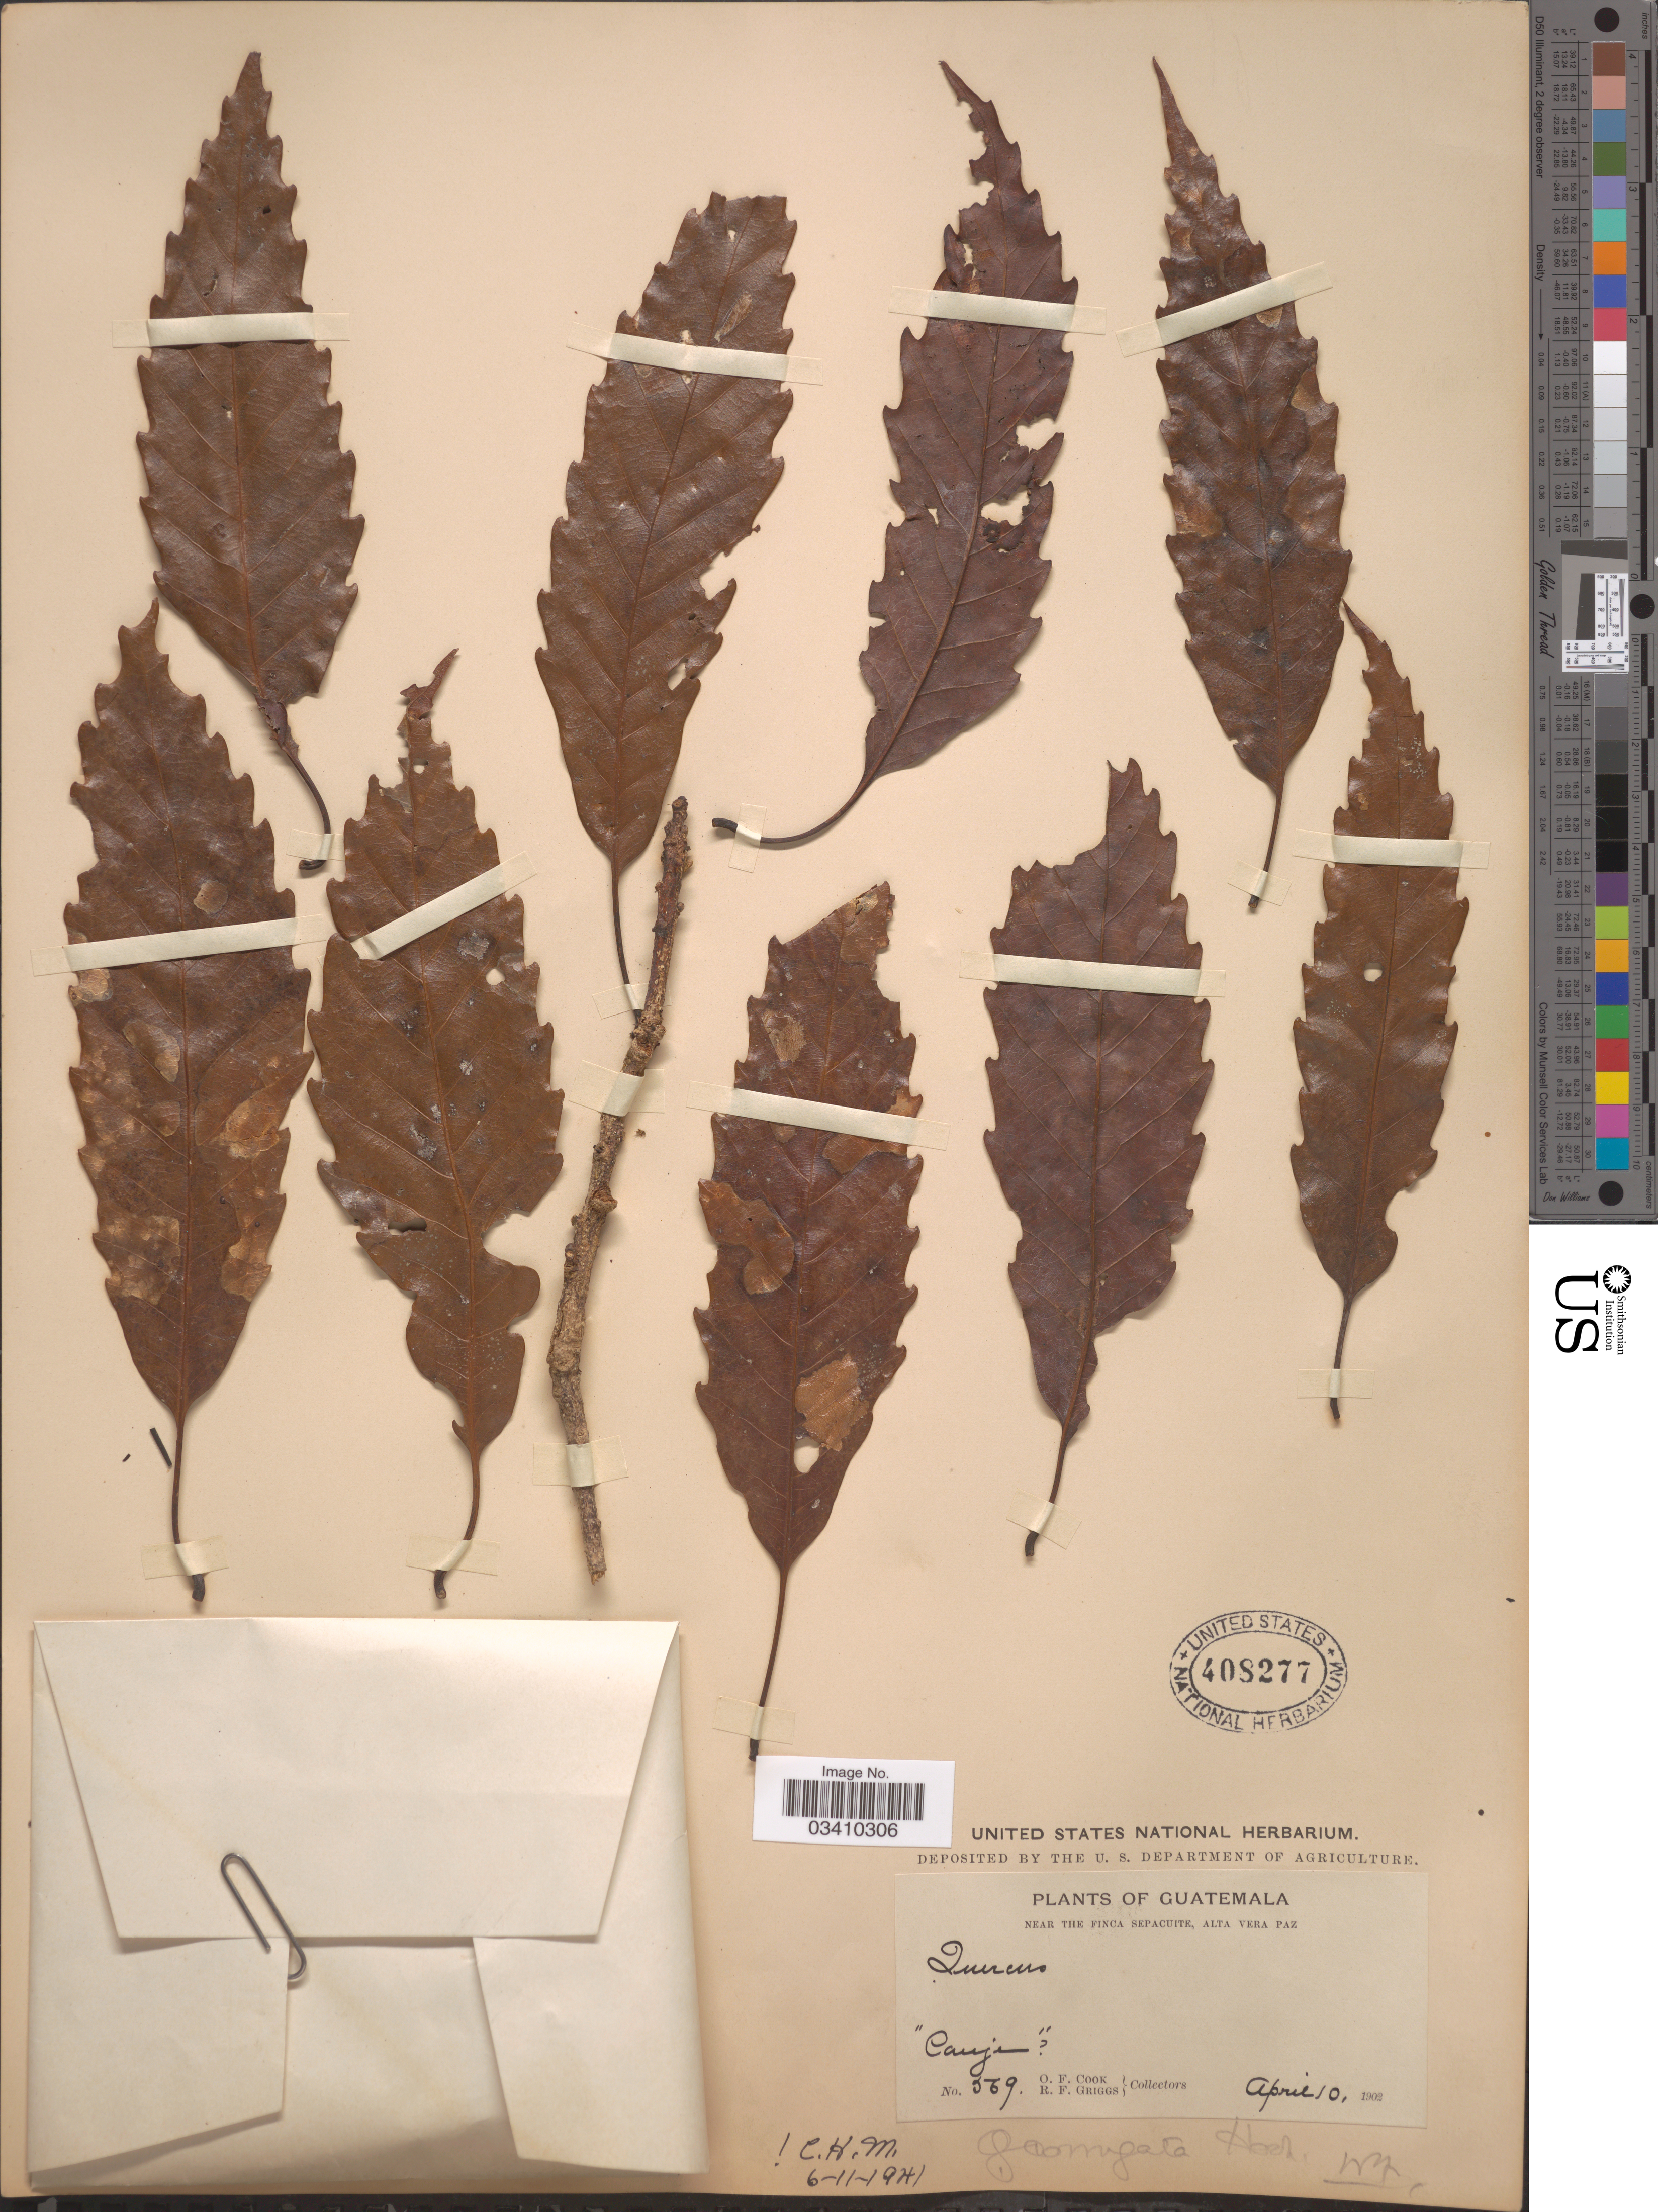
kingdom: Plantae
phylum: Tracheophyta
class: Magnoliopsida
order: Fagales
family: Fagaceae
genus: Quercus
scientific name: Quercus corrugata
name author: Hook.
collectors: O. F. Cook & R. F. Griggs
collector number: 569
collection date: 1902-04-10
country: Guatemala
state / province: Alta Verapaz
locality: Near the Finca Sepacuite, "Canjá"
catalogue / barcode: US 408277